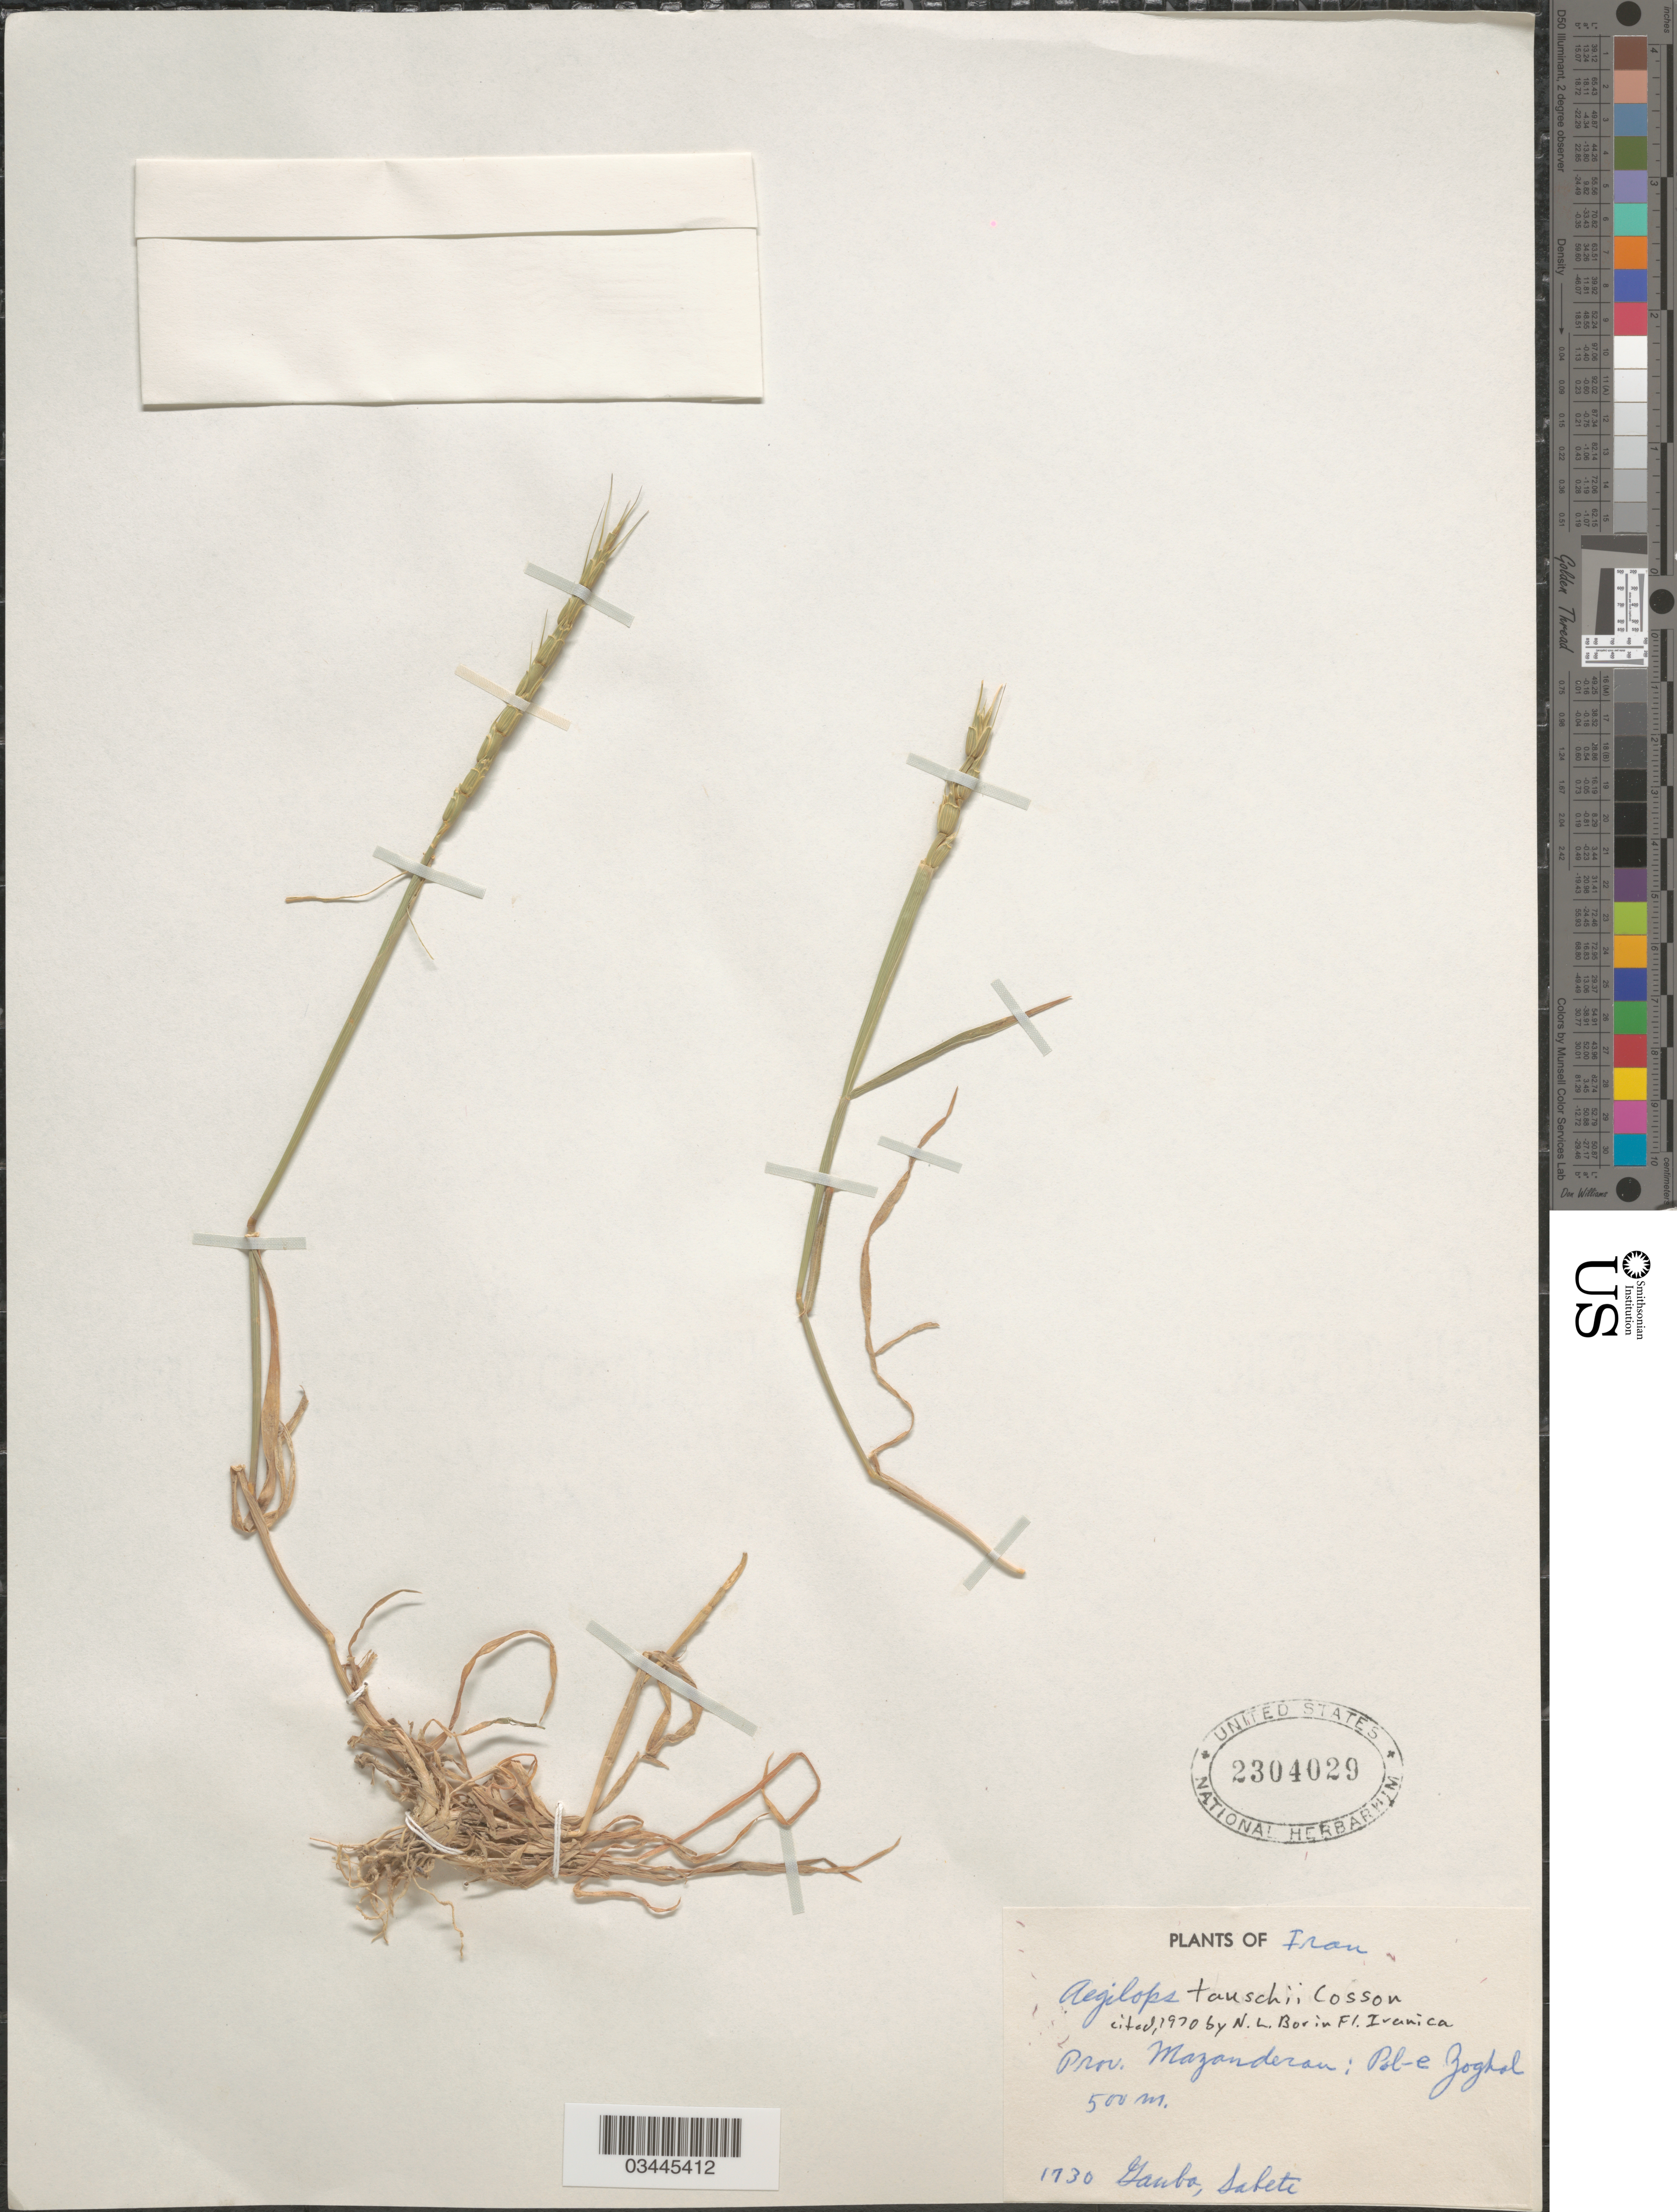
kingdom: Plantae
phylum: Tracheophyta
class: Liliopsida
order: Poales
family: Poaceae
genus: Aegilops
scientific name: Aegilops tauschii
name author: Coss.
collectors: E. Gauba & Sabeti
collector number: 1730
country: Iran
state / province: Mazandaran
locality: Prov. Mazanderan: Pol-e Zoghal.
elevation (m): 500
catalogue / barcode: US 2304029